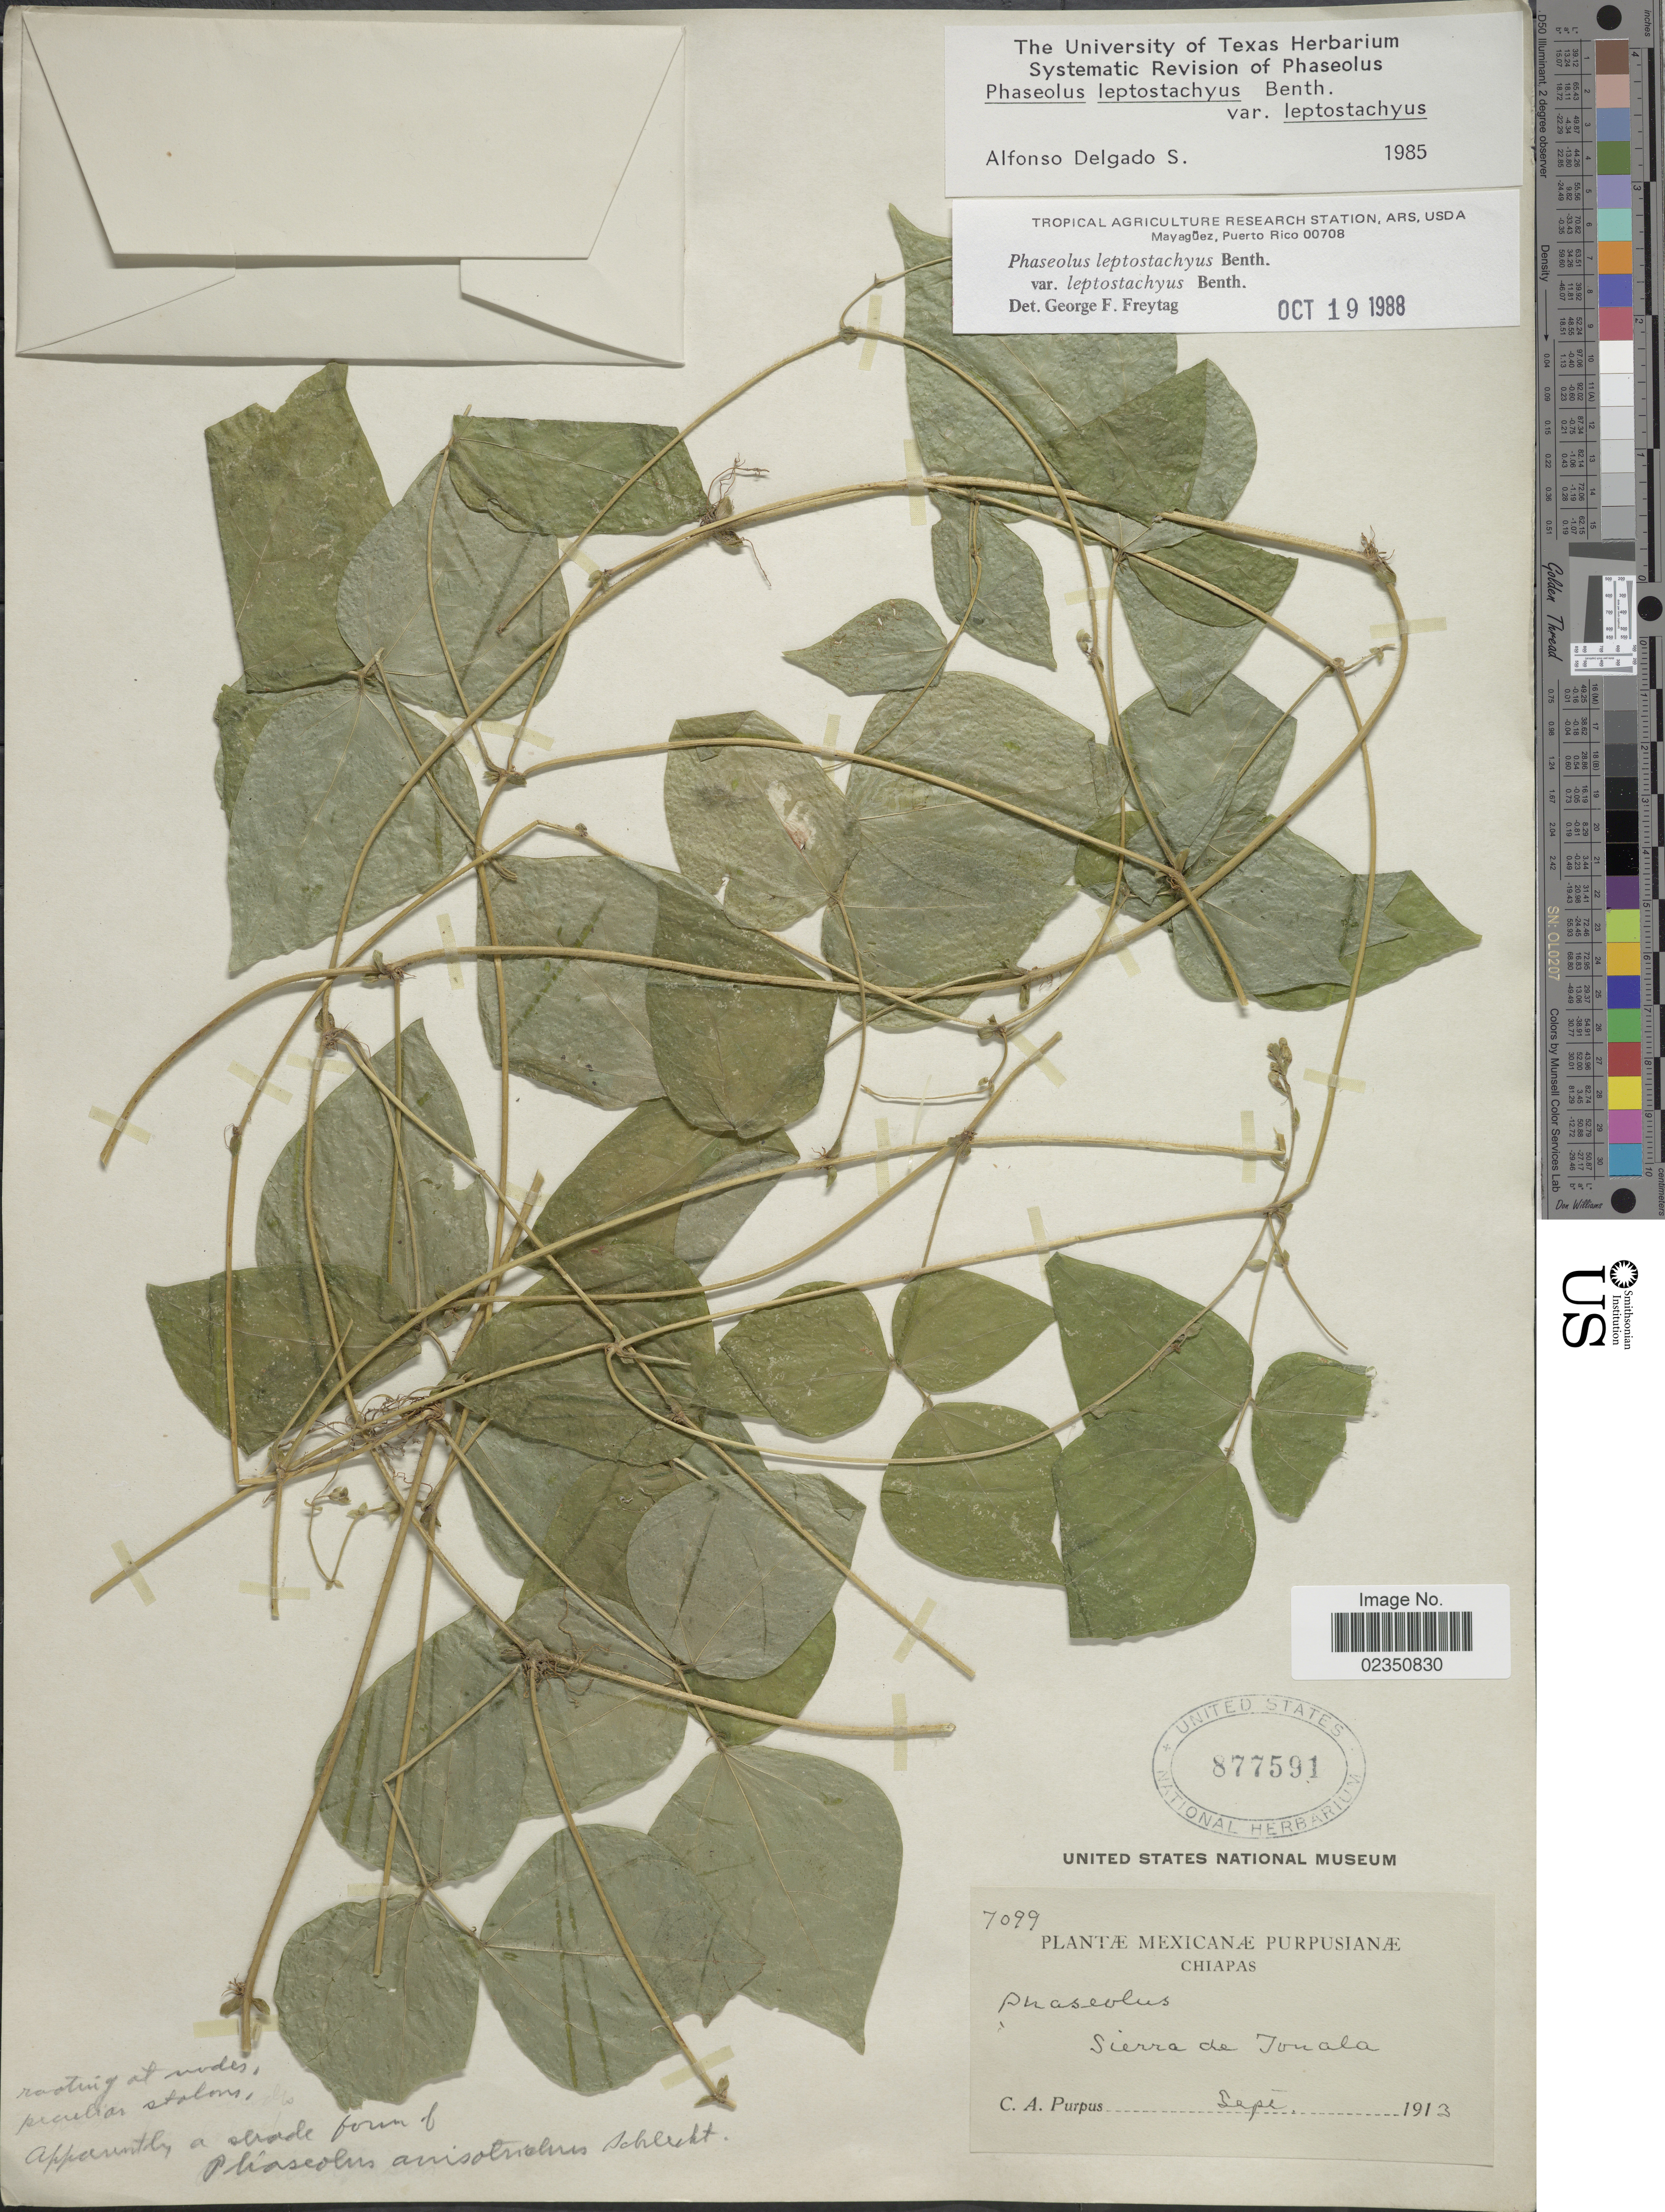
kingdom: Plantae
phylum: Tracheophyta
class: Magnoliopsida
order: Fabales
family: Fabaceae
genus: Phaseolus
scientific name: Phaseolus leptostachyus var. leptostachyus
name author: Benth.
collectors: C. A. Purpus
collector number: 7099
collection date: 1913-09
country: Mexico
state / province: Chiapas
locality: Sierra de Tonala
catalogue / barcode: US 877591